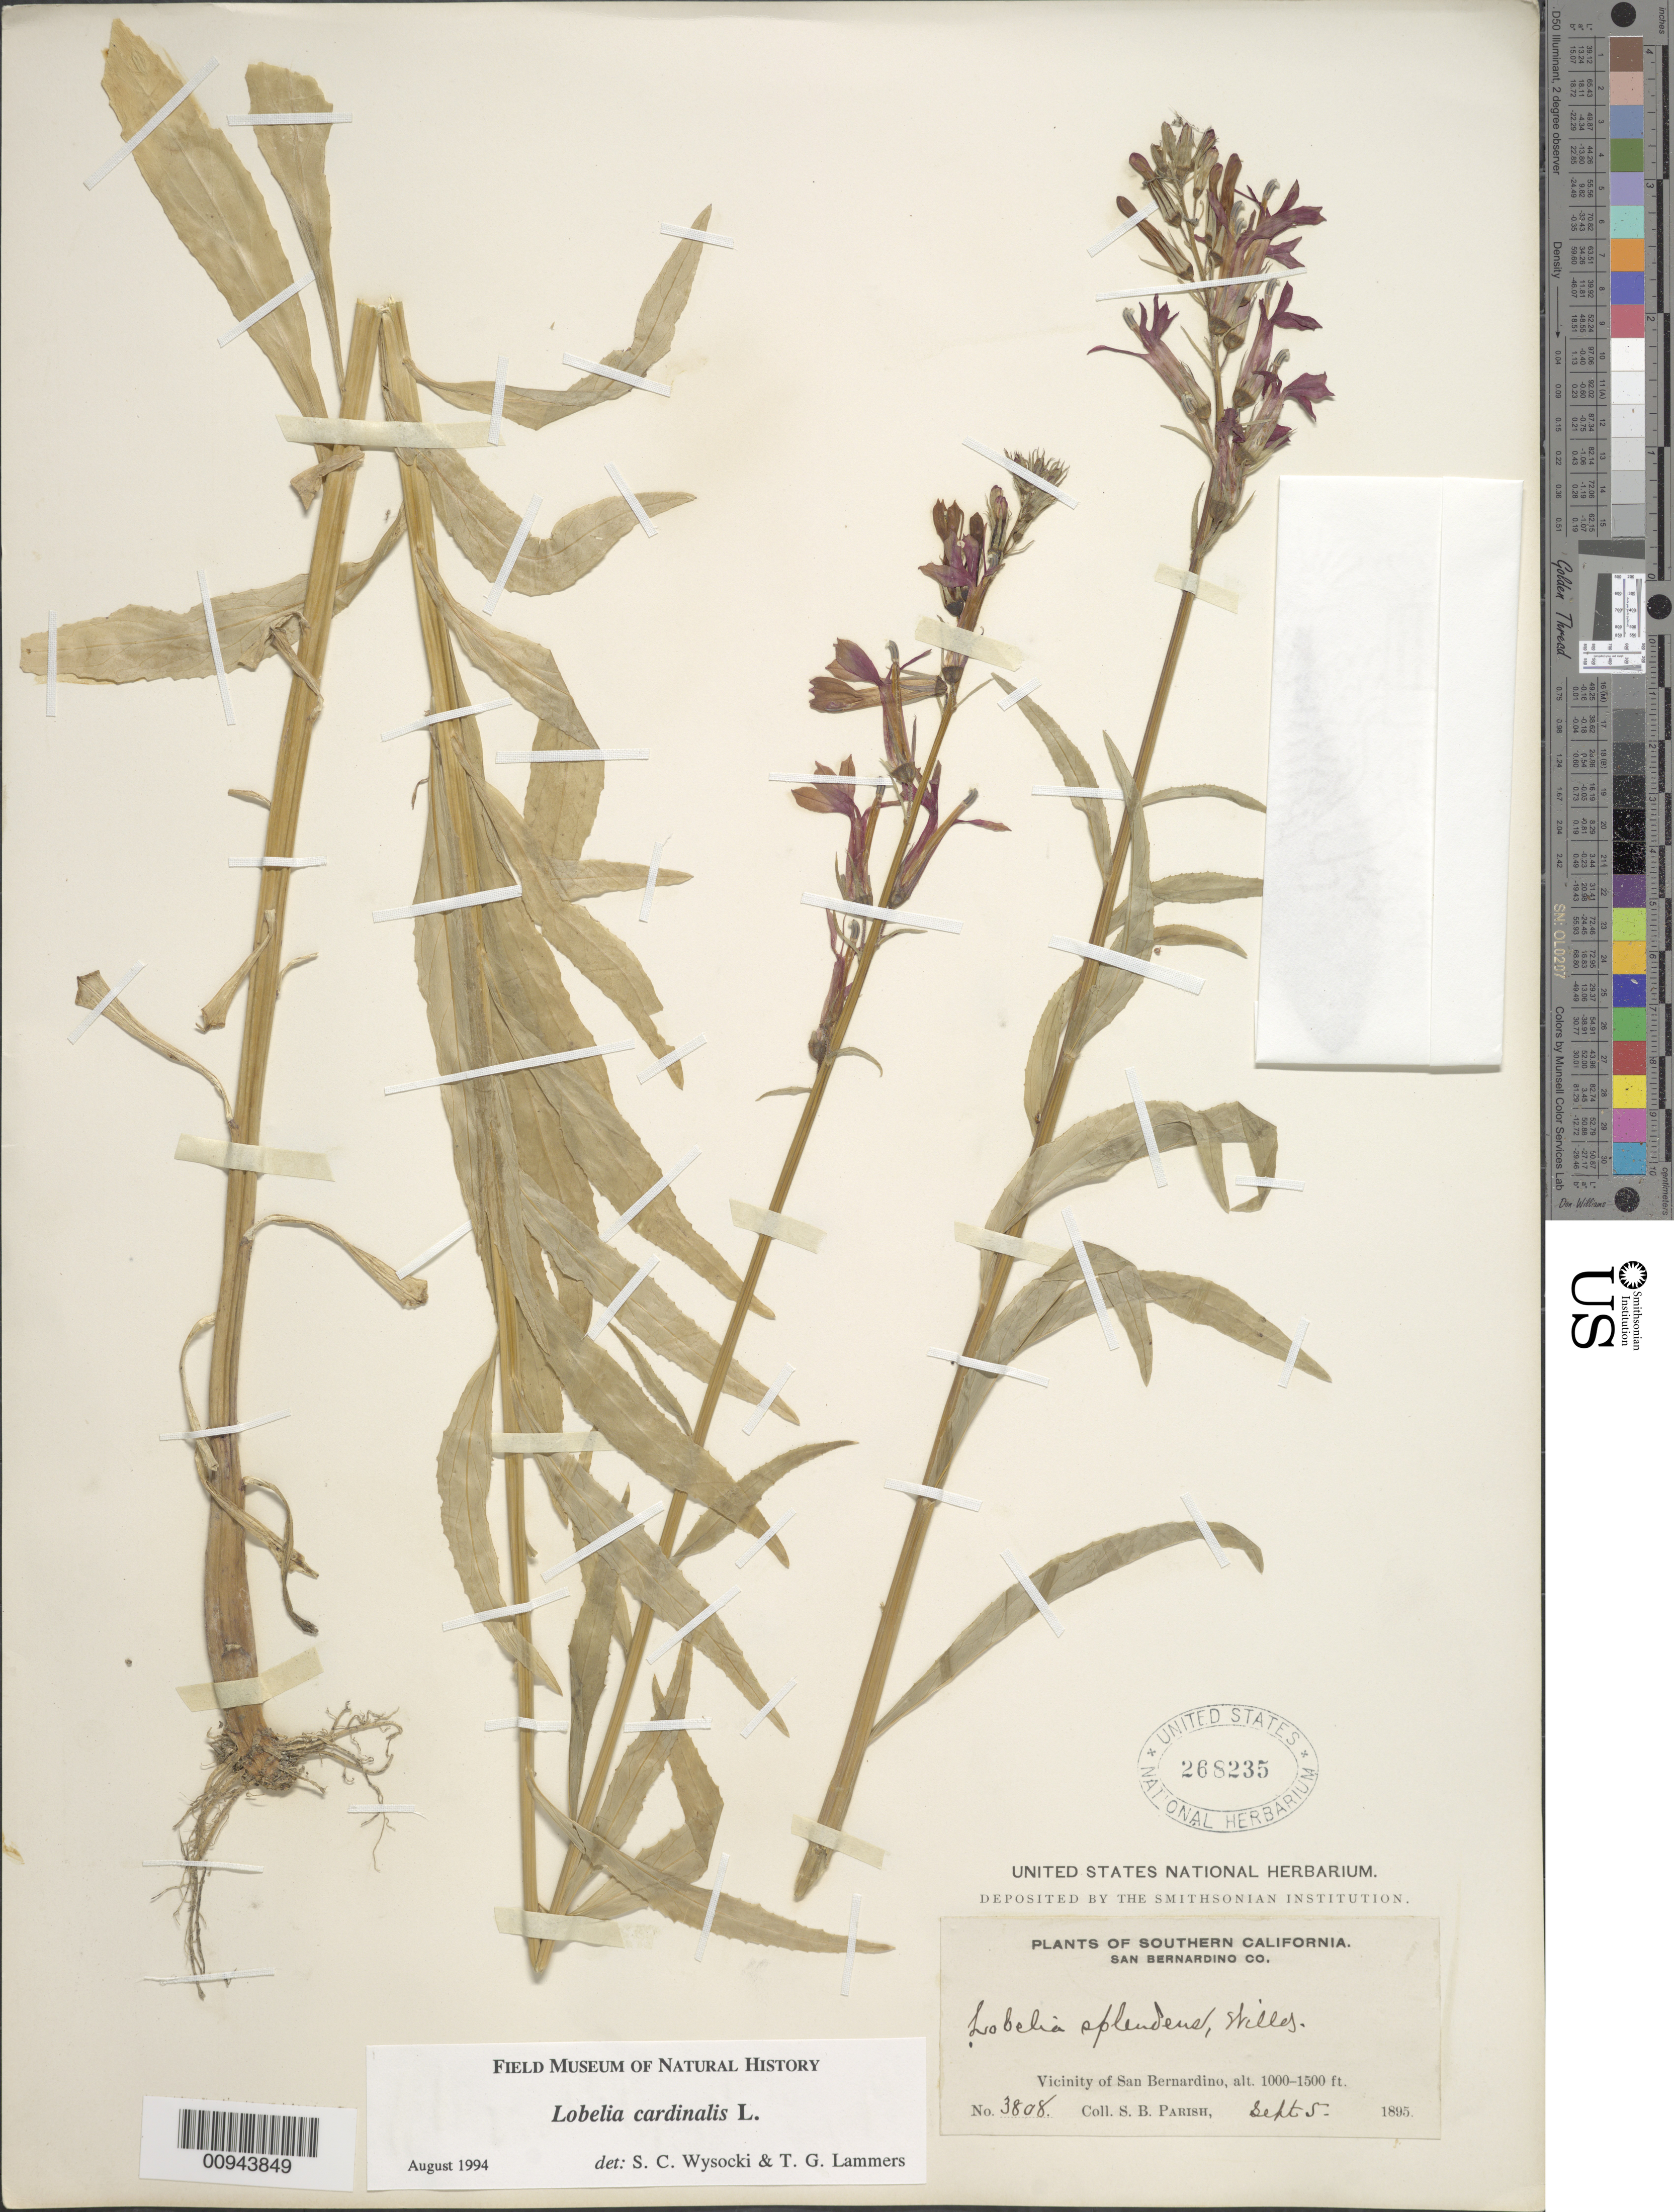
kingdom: Plantae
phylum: Tracheophyta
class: Magnoliopsida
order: Asterales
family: Campanulaceae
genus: Lobelia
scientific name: Lobelia cardinalis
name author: L.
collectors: S. B. Parish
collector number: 3808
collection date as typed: Sept. 5, 1895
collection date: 1895-09-05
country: United States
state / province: California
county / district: San Bernardino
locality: San Bernadino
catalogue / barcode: US 268235